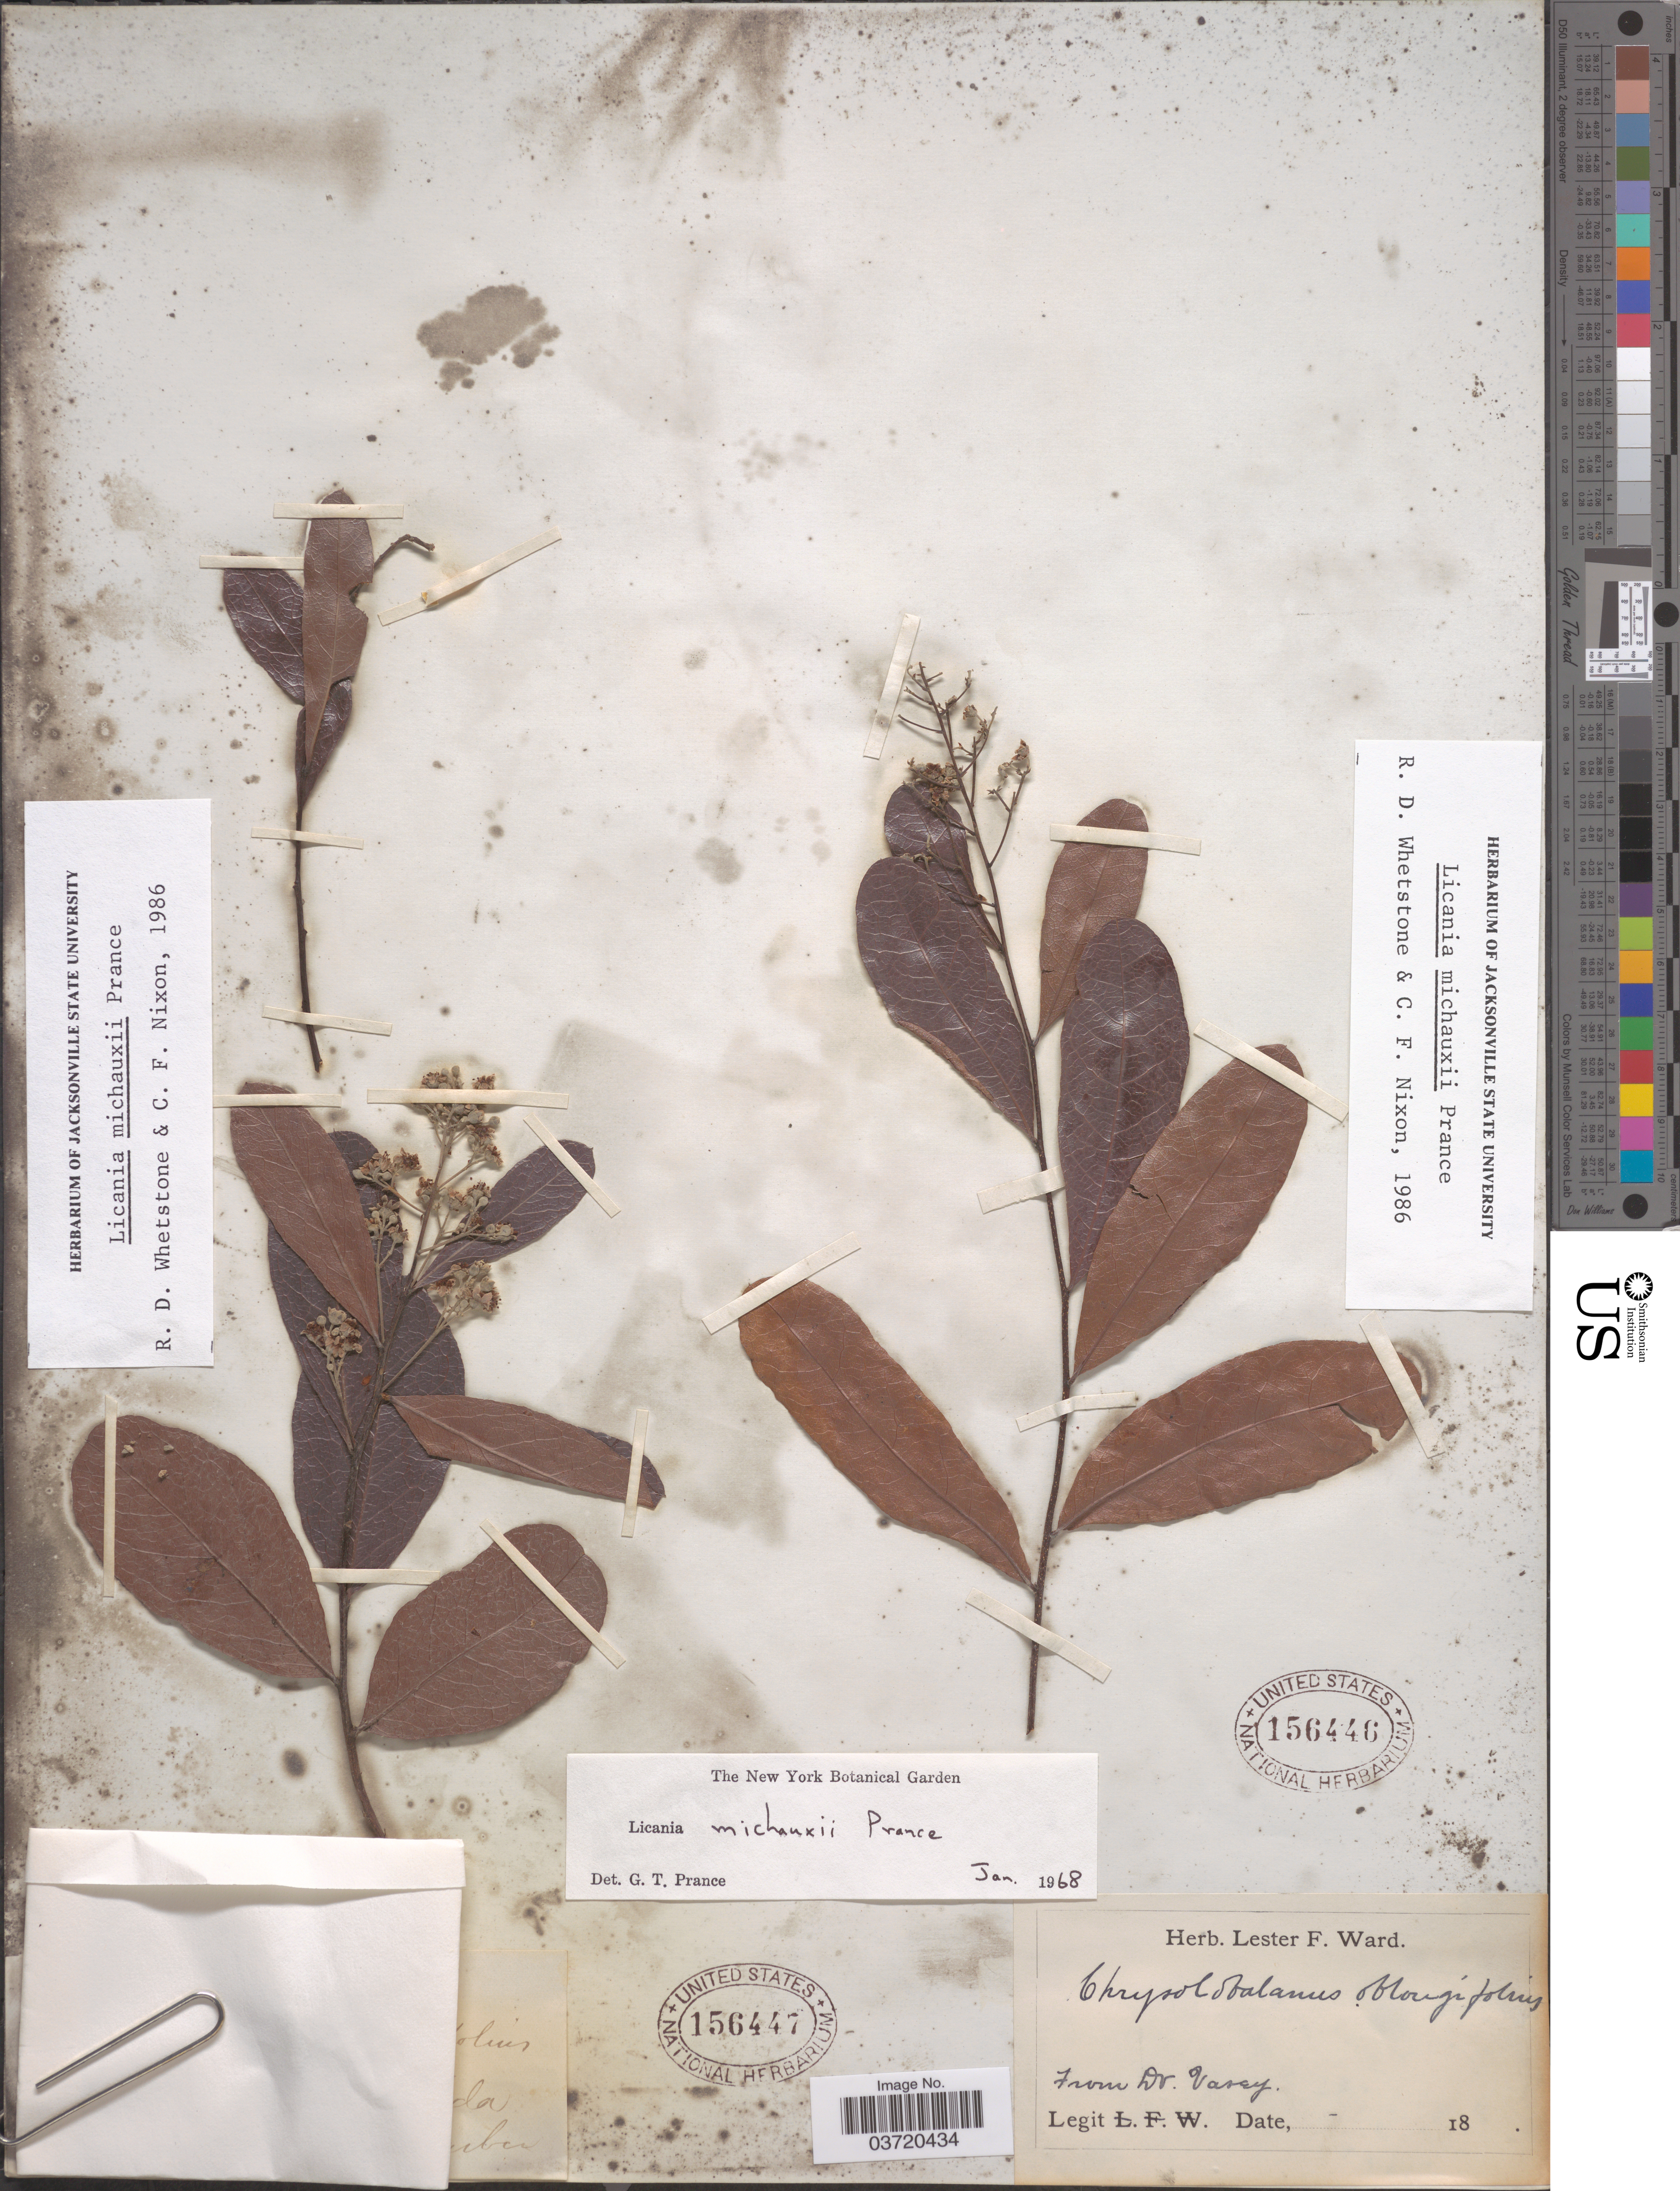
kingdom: Plantae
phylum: Tracheophyta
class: Magnoliopsida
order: Malpighiales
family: Chrysobalanaceae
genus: Geobalanus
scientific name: Geobalanus oblongifolius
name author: (Michx.) Small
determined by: Strong, M. T., (US), Smithsonian Institution - National Museum of Natural History (UNITED STATES)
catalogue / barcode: US 156447-2